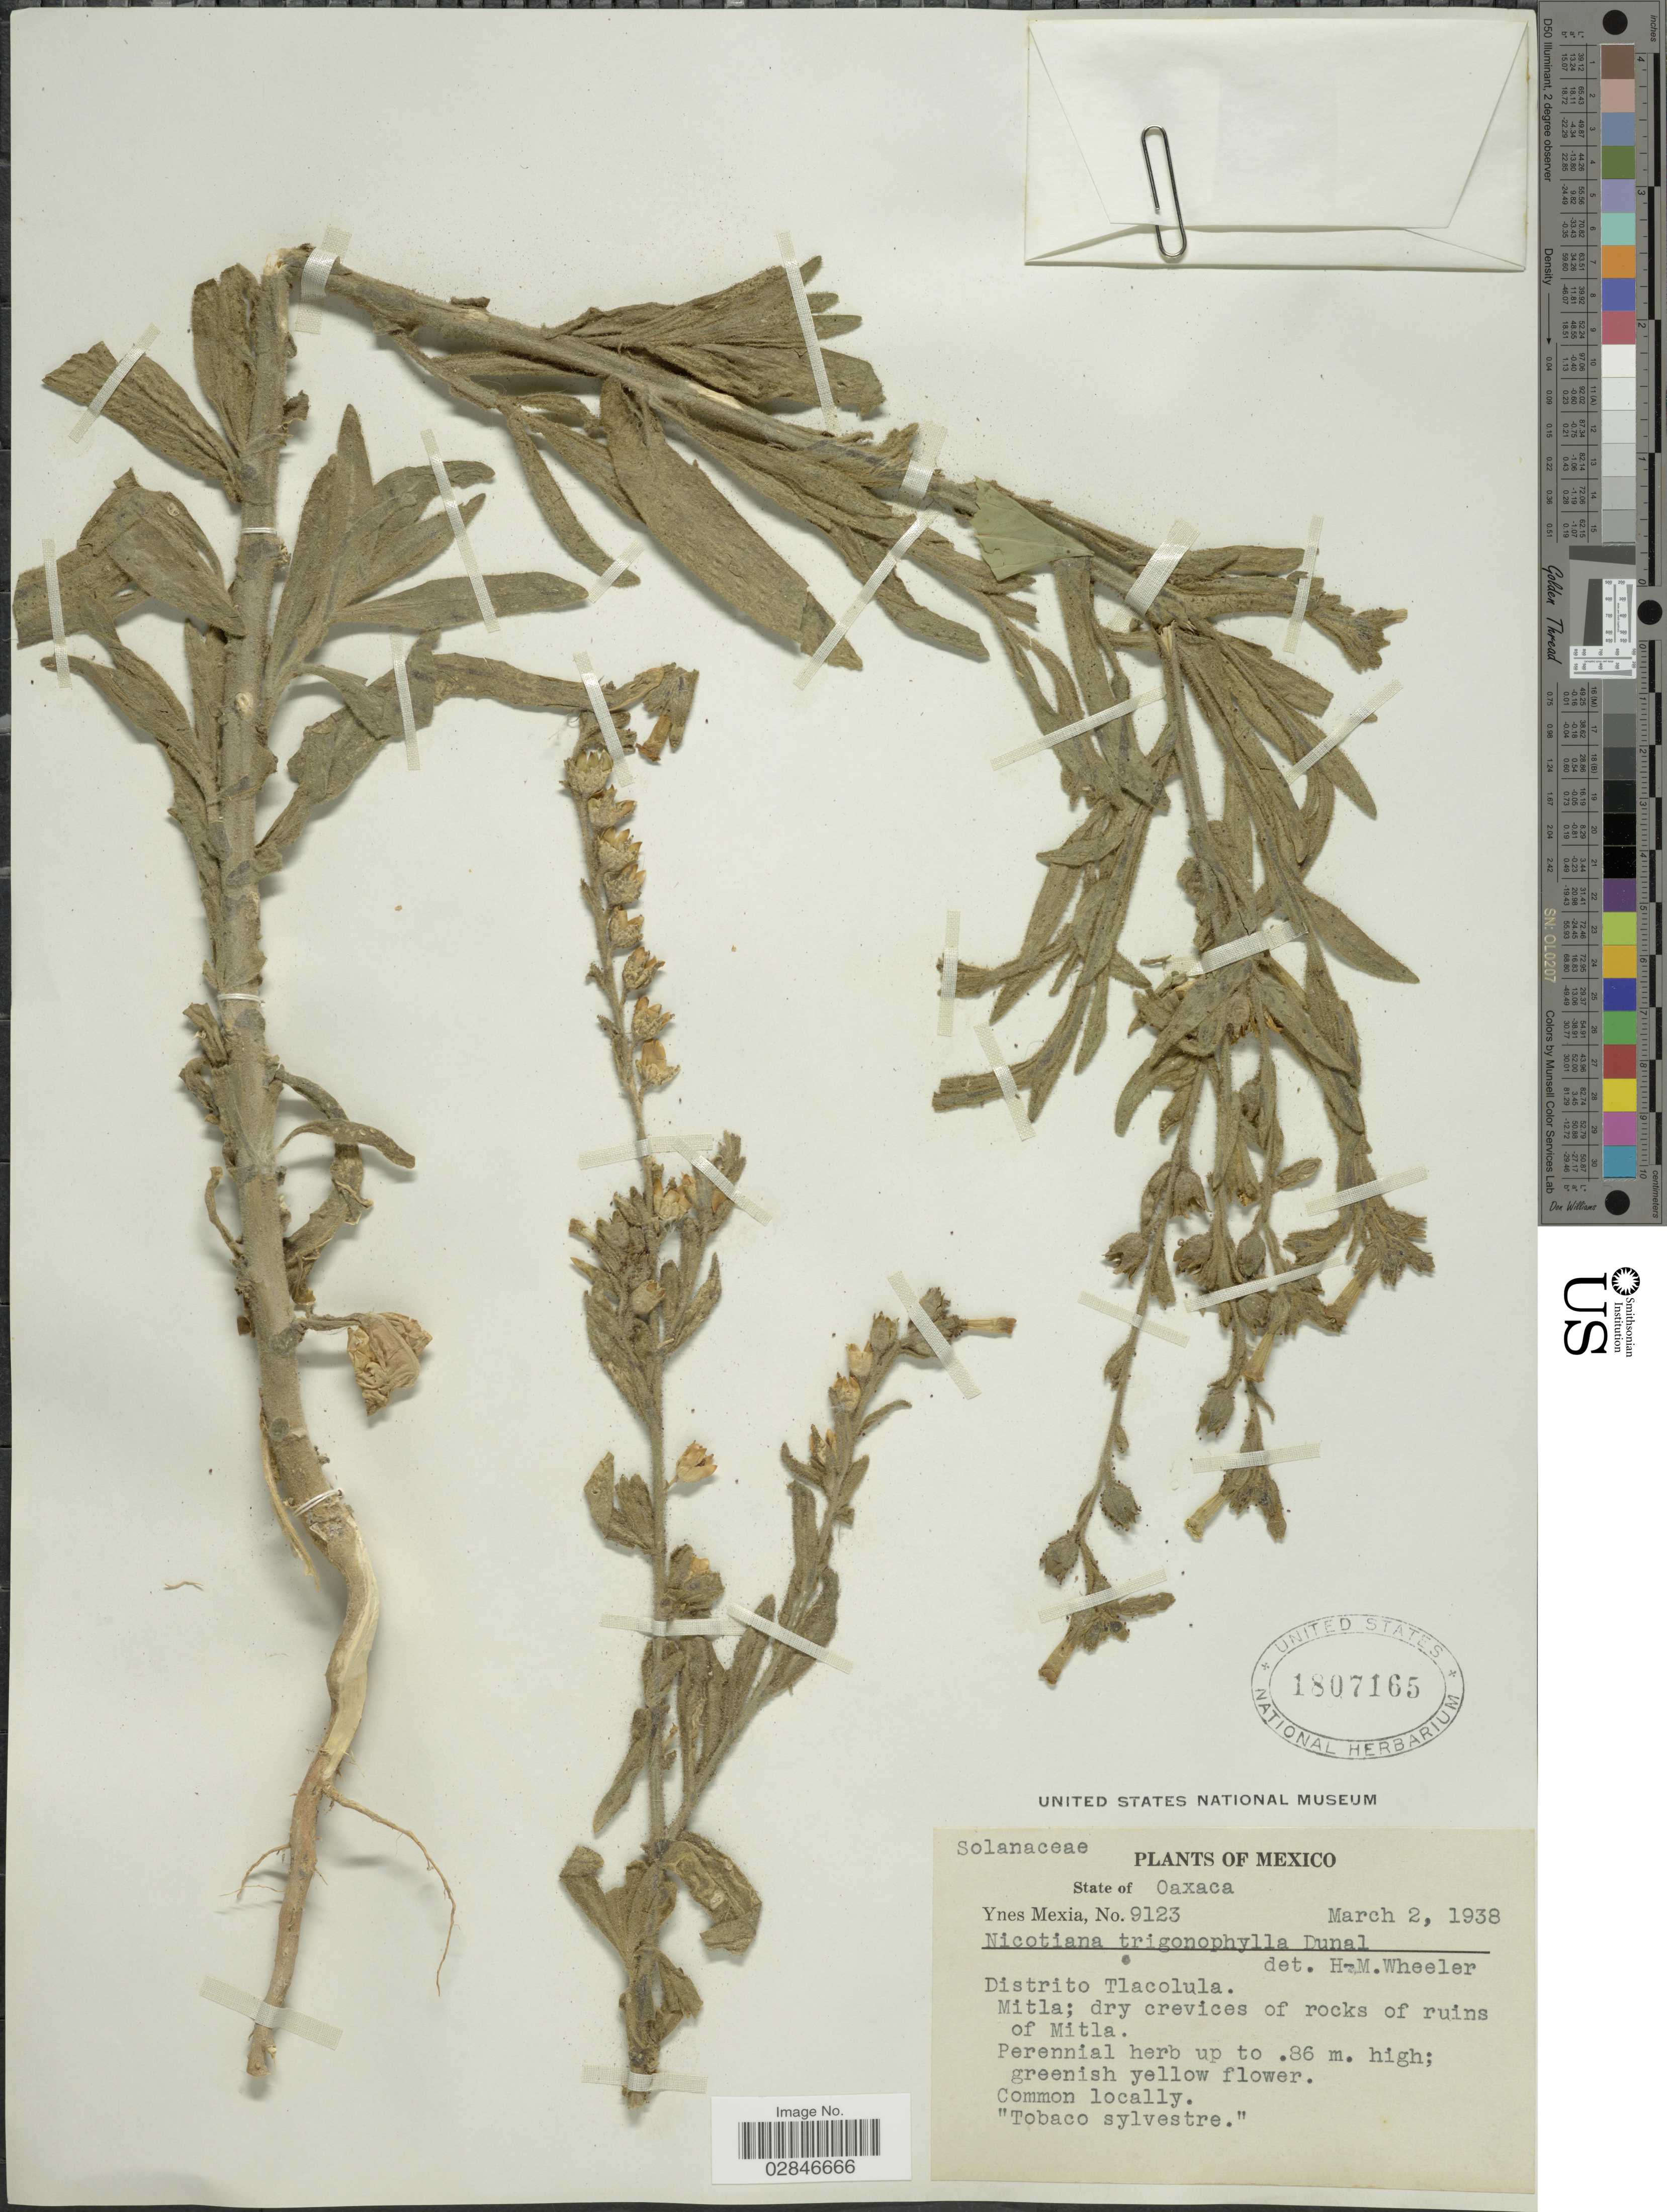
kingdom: Plantae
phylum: Tracheophyta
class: Magnoliopsida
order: Solanales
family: Solanaceae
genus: Nicotiana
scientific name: Nicotiana trigonophylla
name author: Dunal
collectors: Y. Mexia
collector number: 9123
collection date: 1938-03-02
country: Mexico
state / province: Oaxaca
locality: Distrito Tlacolula. Mitla; dry crevices of rocks of ruins of Mitla.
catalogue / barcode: US 1807165